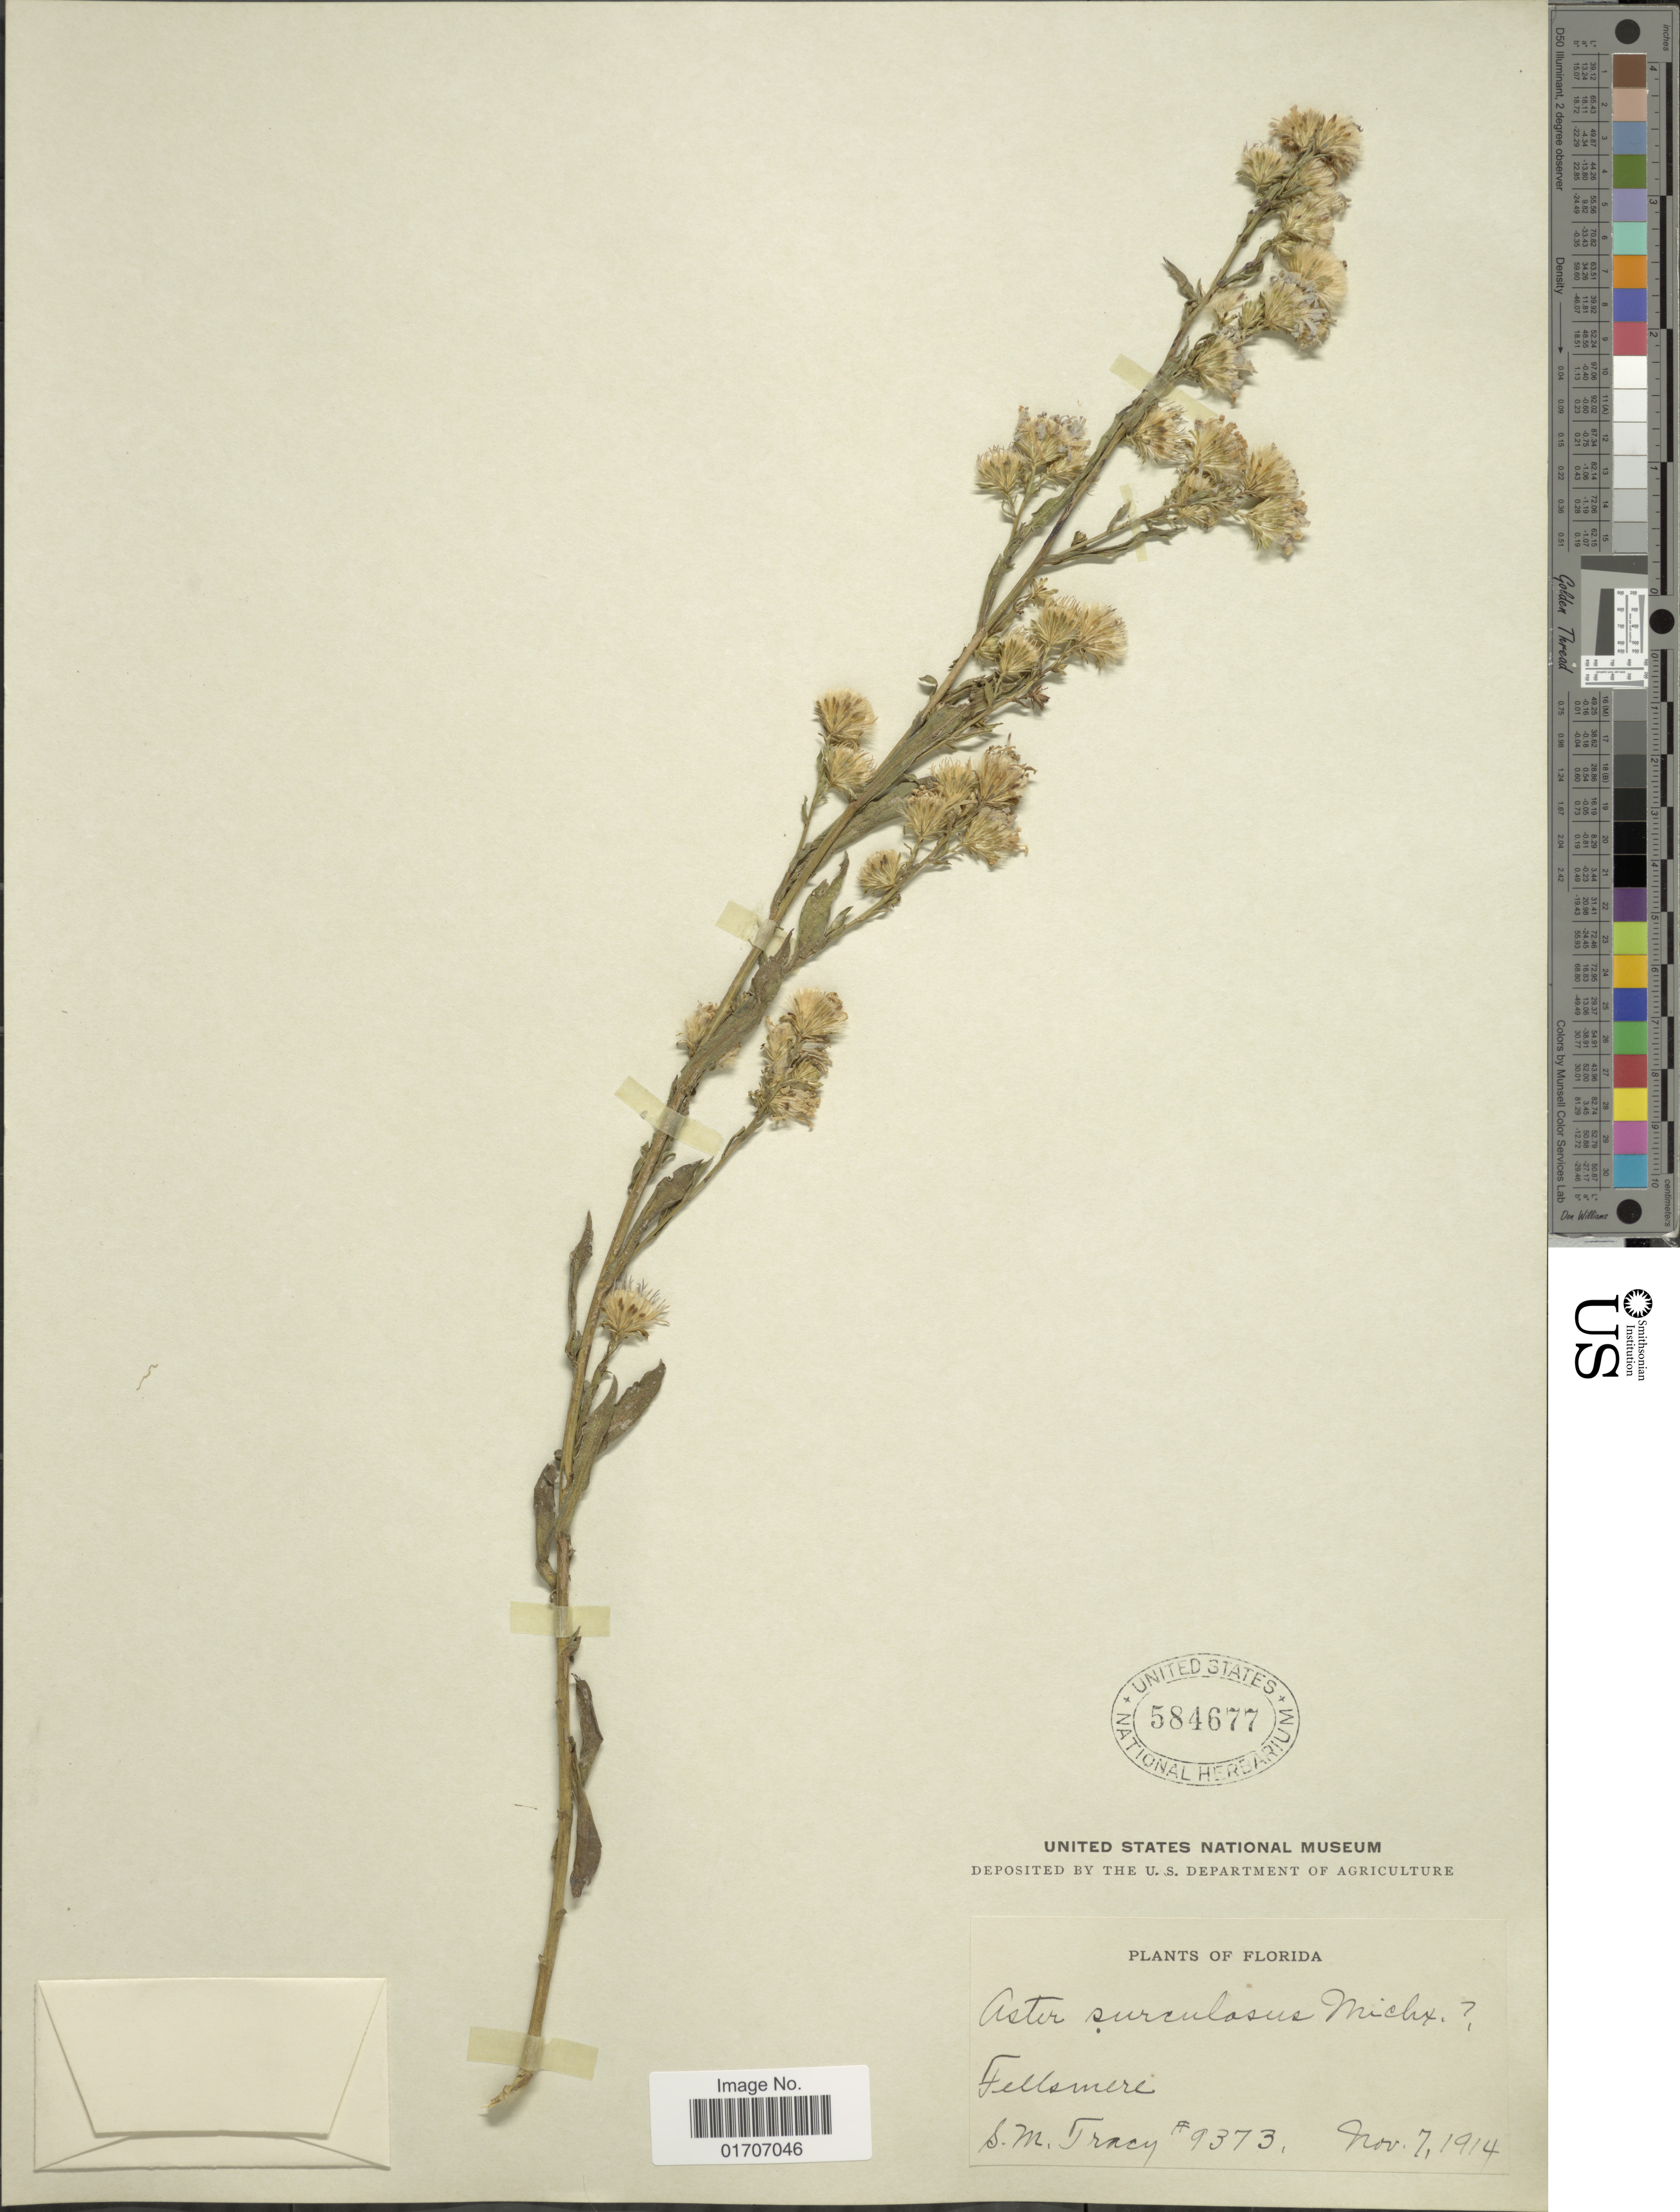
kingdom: Plantae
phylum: Tracheophyta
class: Magnoliopsida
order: Asterales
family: Asteraceae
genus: Eurybia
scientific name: Eurybia surculosa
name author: (Michx.) G.L. Nesom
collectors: S. M. Tracy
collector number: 9373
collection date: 1914-11-07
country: United States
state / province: Florida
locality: Fellsmere.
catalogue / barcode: US 584677